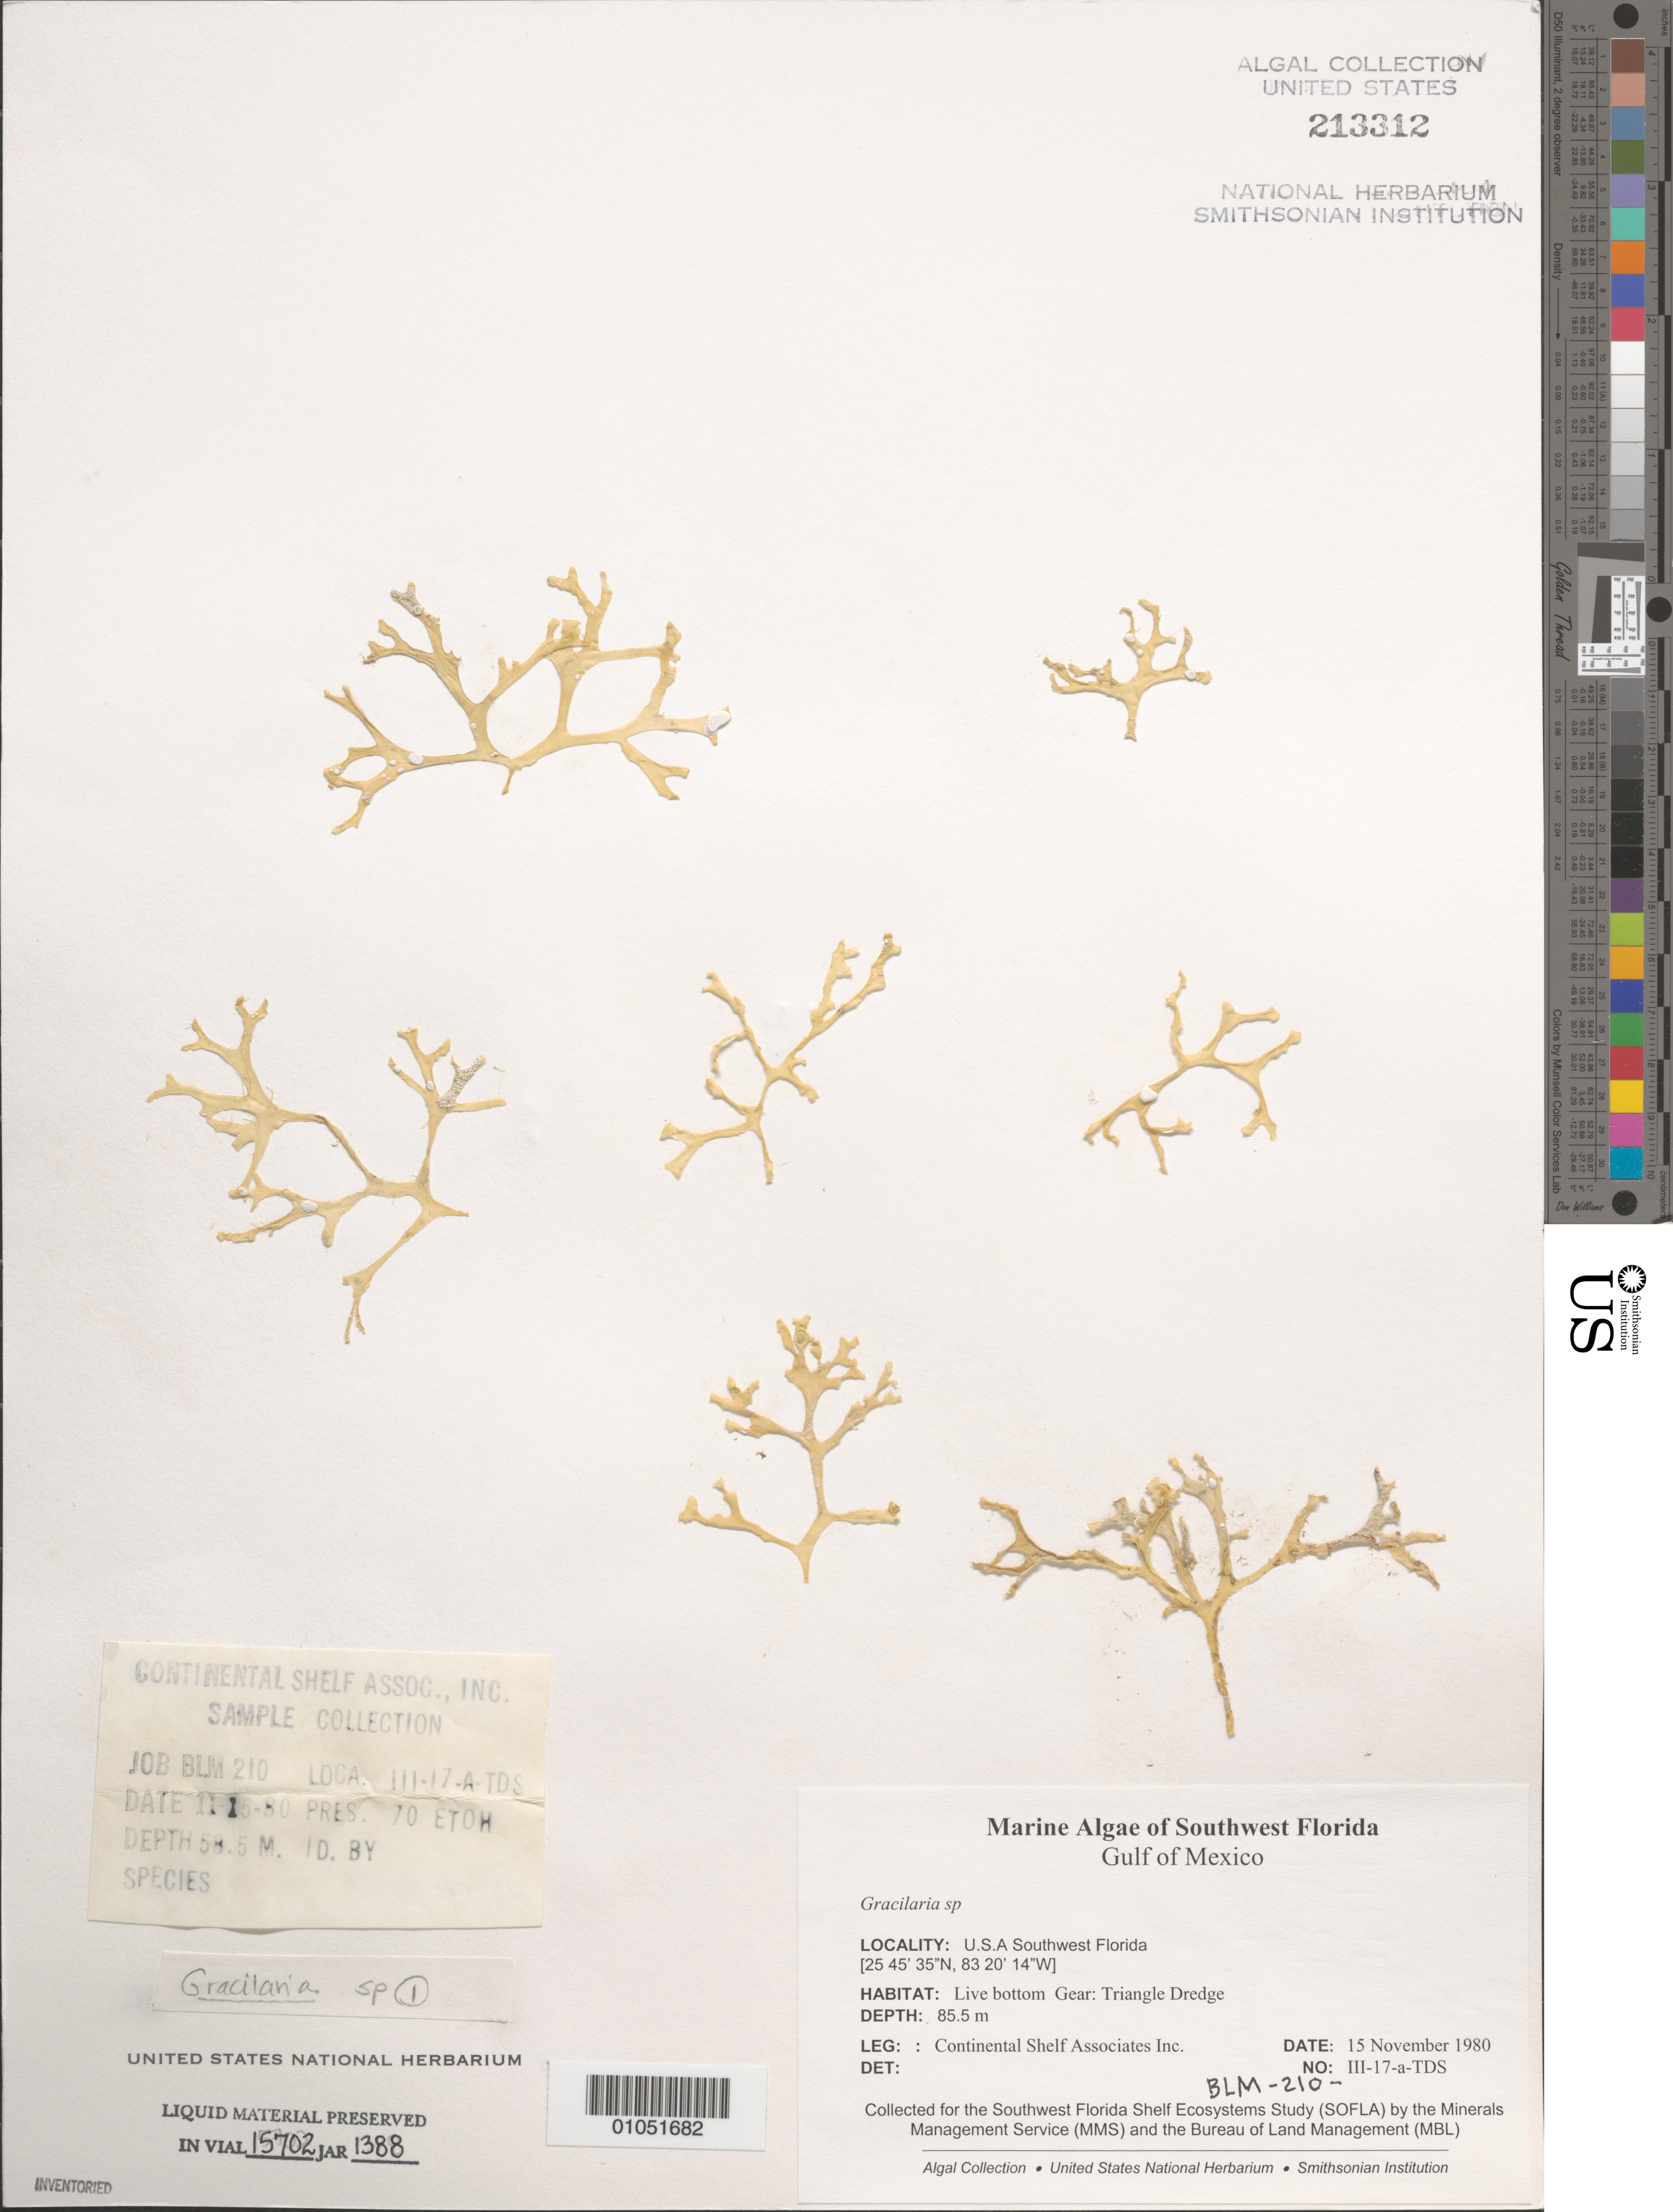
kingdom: Plantae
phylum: Rhodophyta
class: Florideophyceae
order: Gracilariales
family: Gracilariaceae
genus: Gracilaria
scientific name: Gracilaria sp.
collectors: Continental Shelf Associates for the MMS/BLM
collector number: BLM-210-III-17-A-TDS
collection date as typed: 15 Nov 1980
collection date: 1980-11-15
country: United States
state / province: Florida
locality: Gulf of Mexico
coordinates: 25 45'35"N, 83 20'14"W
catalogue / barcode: US 213312